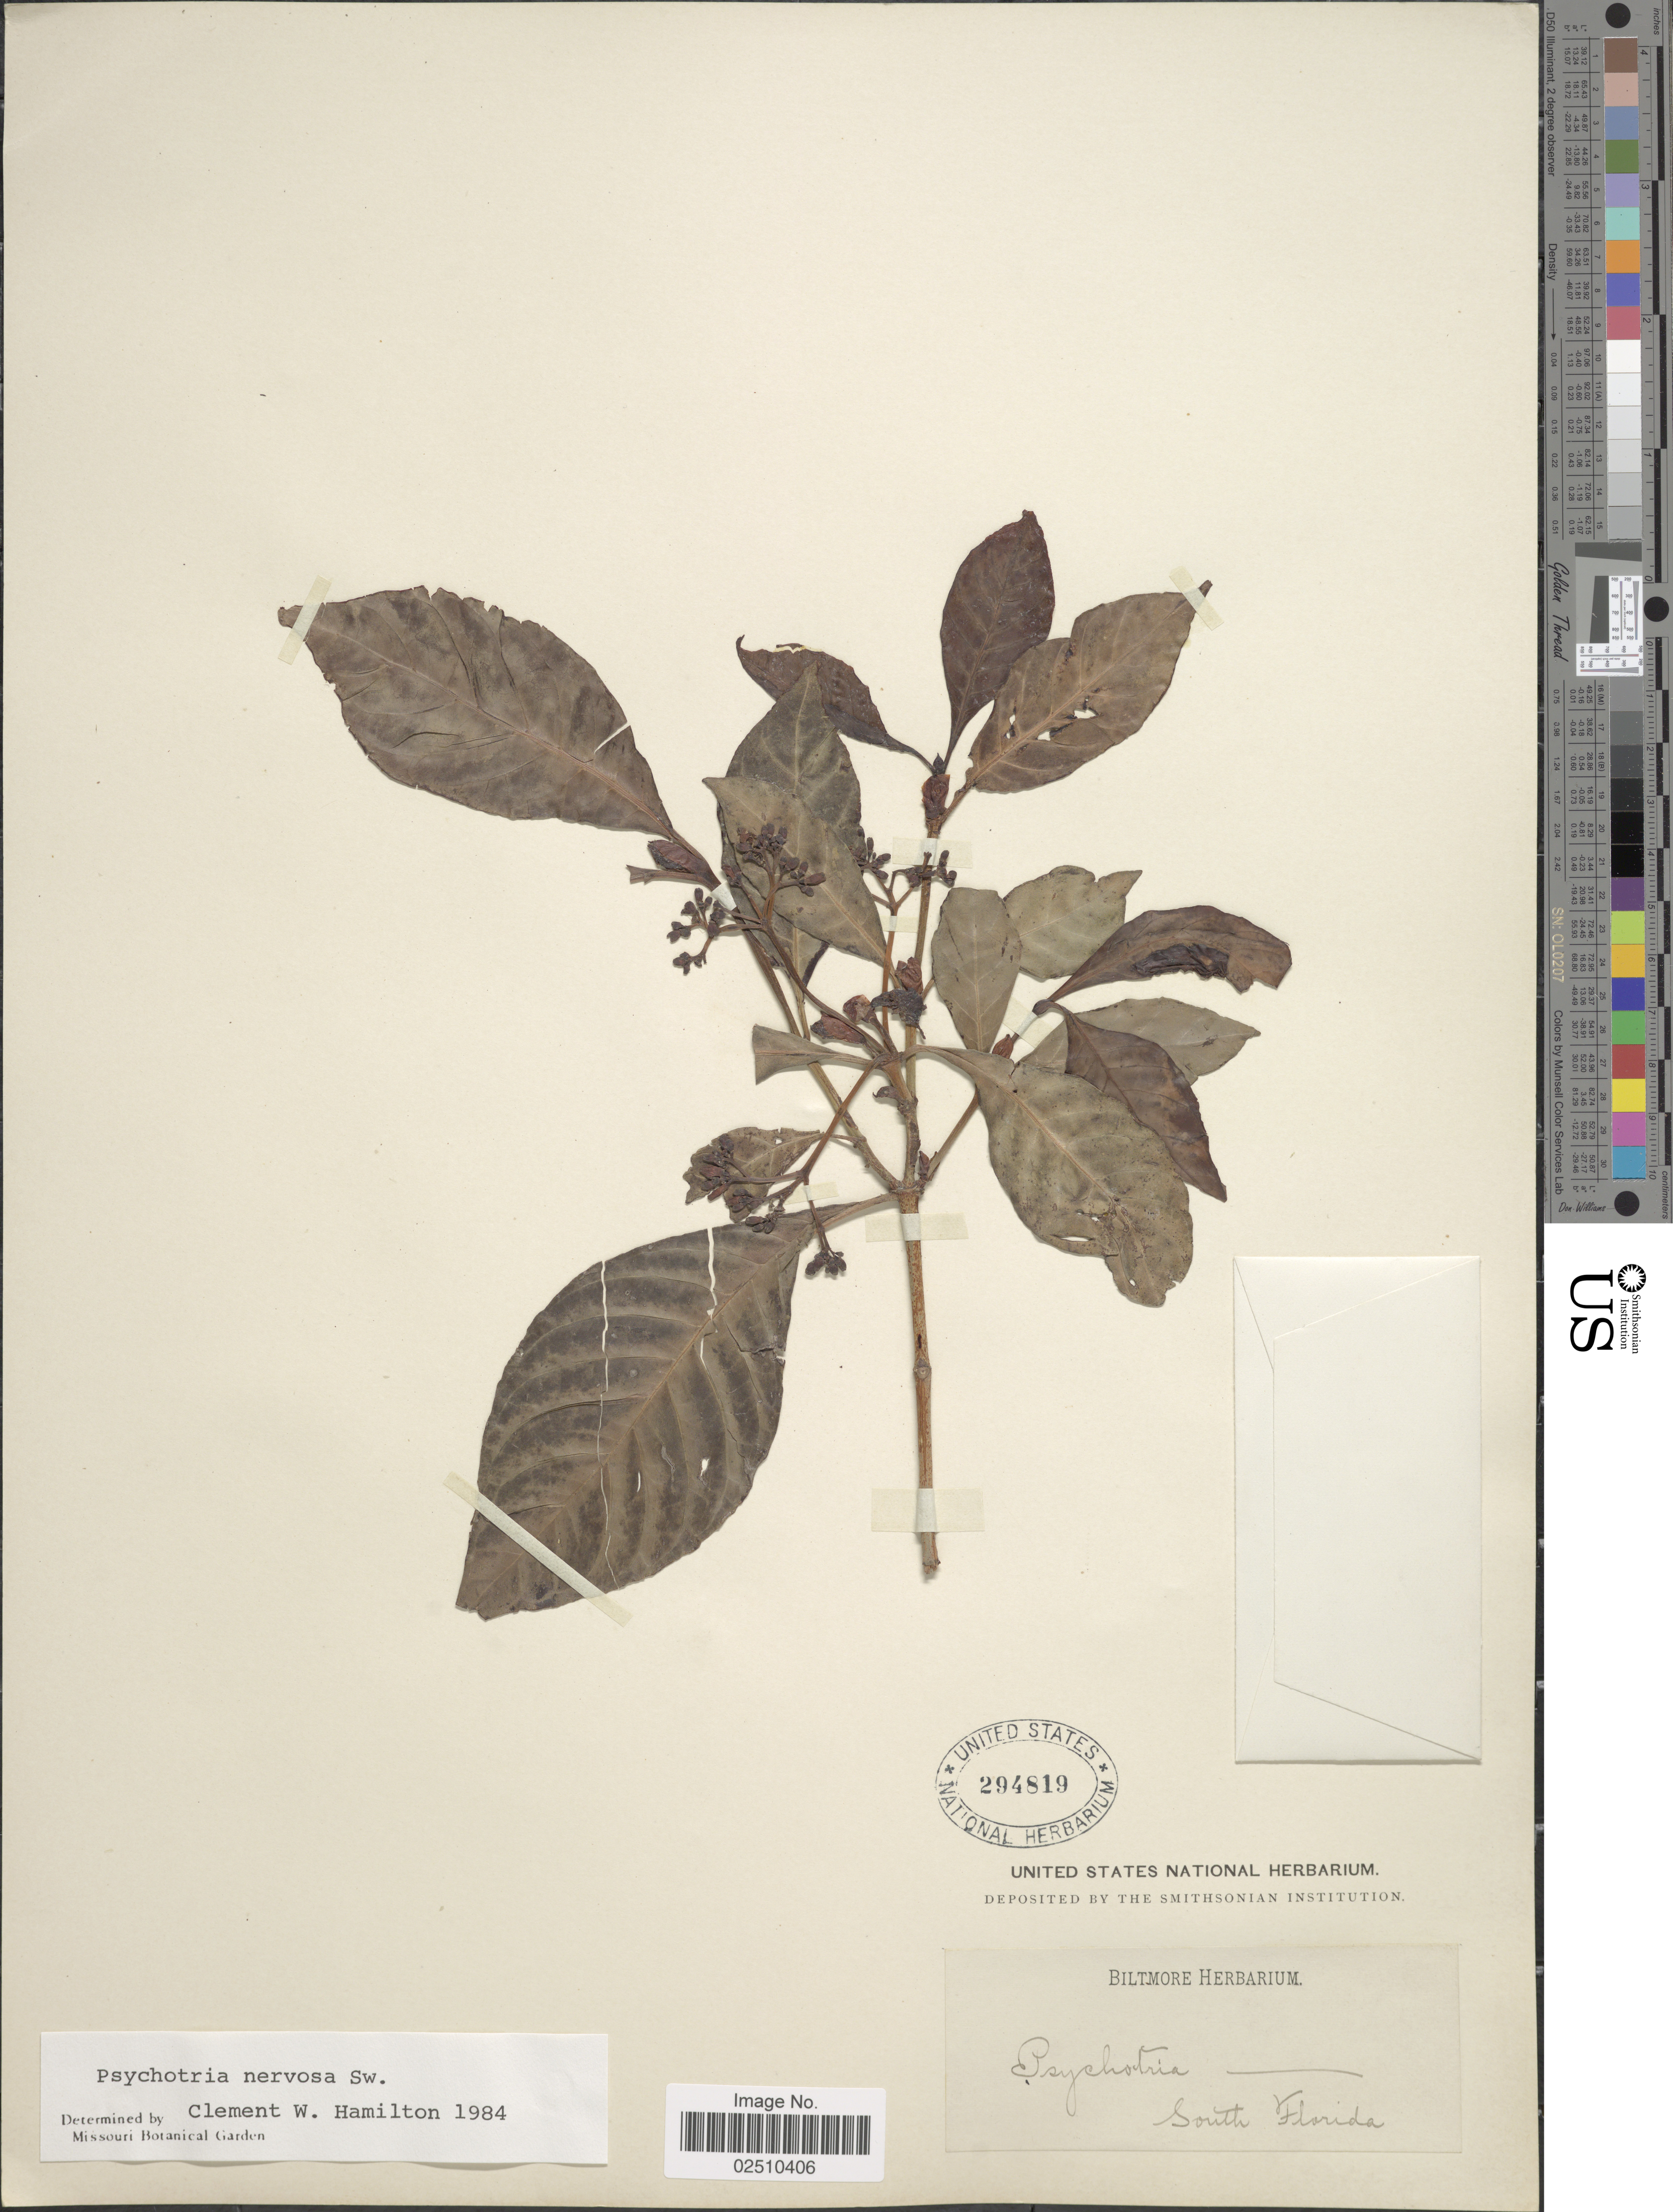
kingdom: Plantae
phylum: Tracheophyta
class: Magnoliopsida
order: Gentianales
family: Rubiaceae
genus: Psychotria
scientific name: Psychotria nervosa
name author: Sw.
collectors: ex herb. Biltmore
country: United States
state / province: Florida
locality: South Florida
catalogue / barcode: US 294819